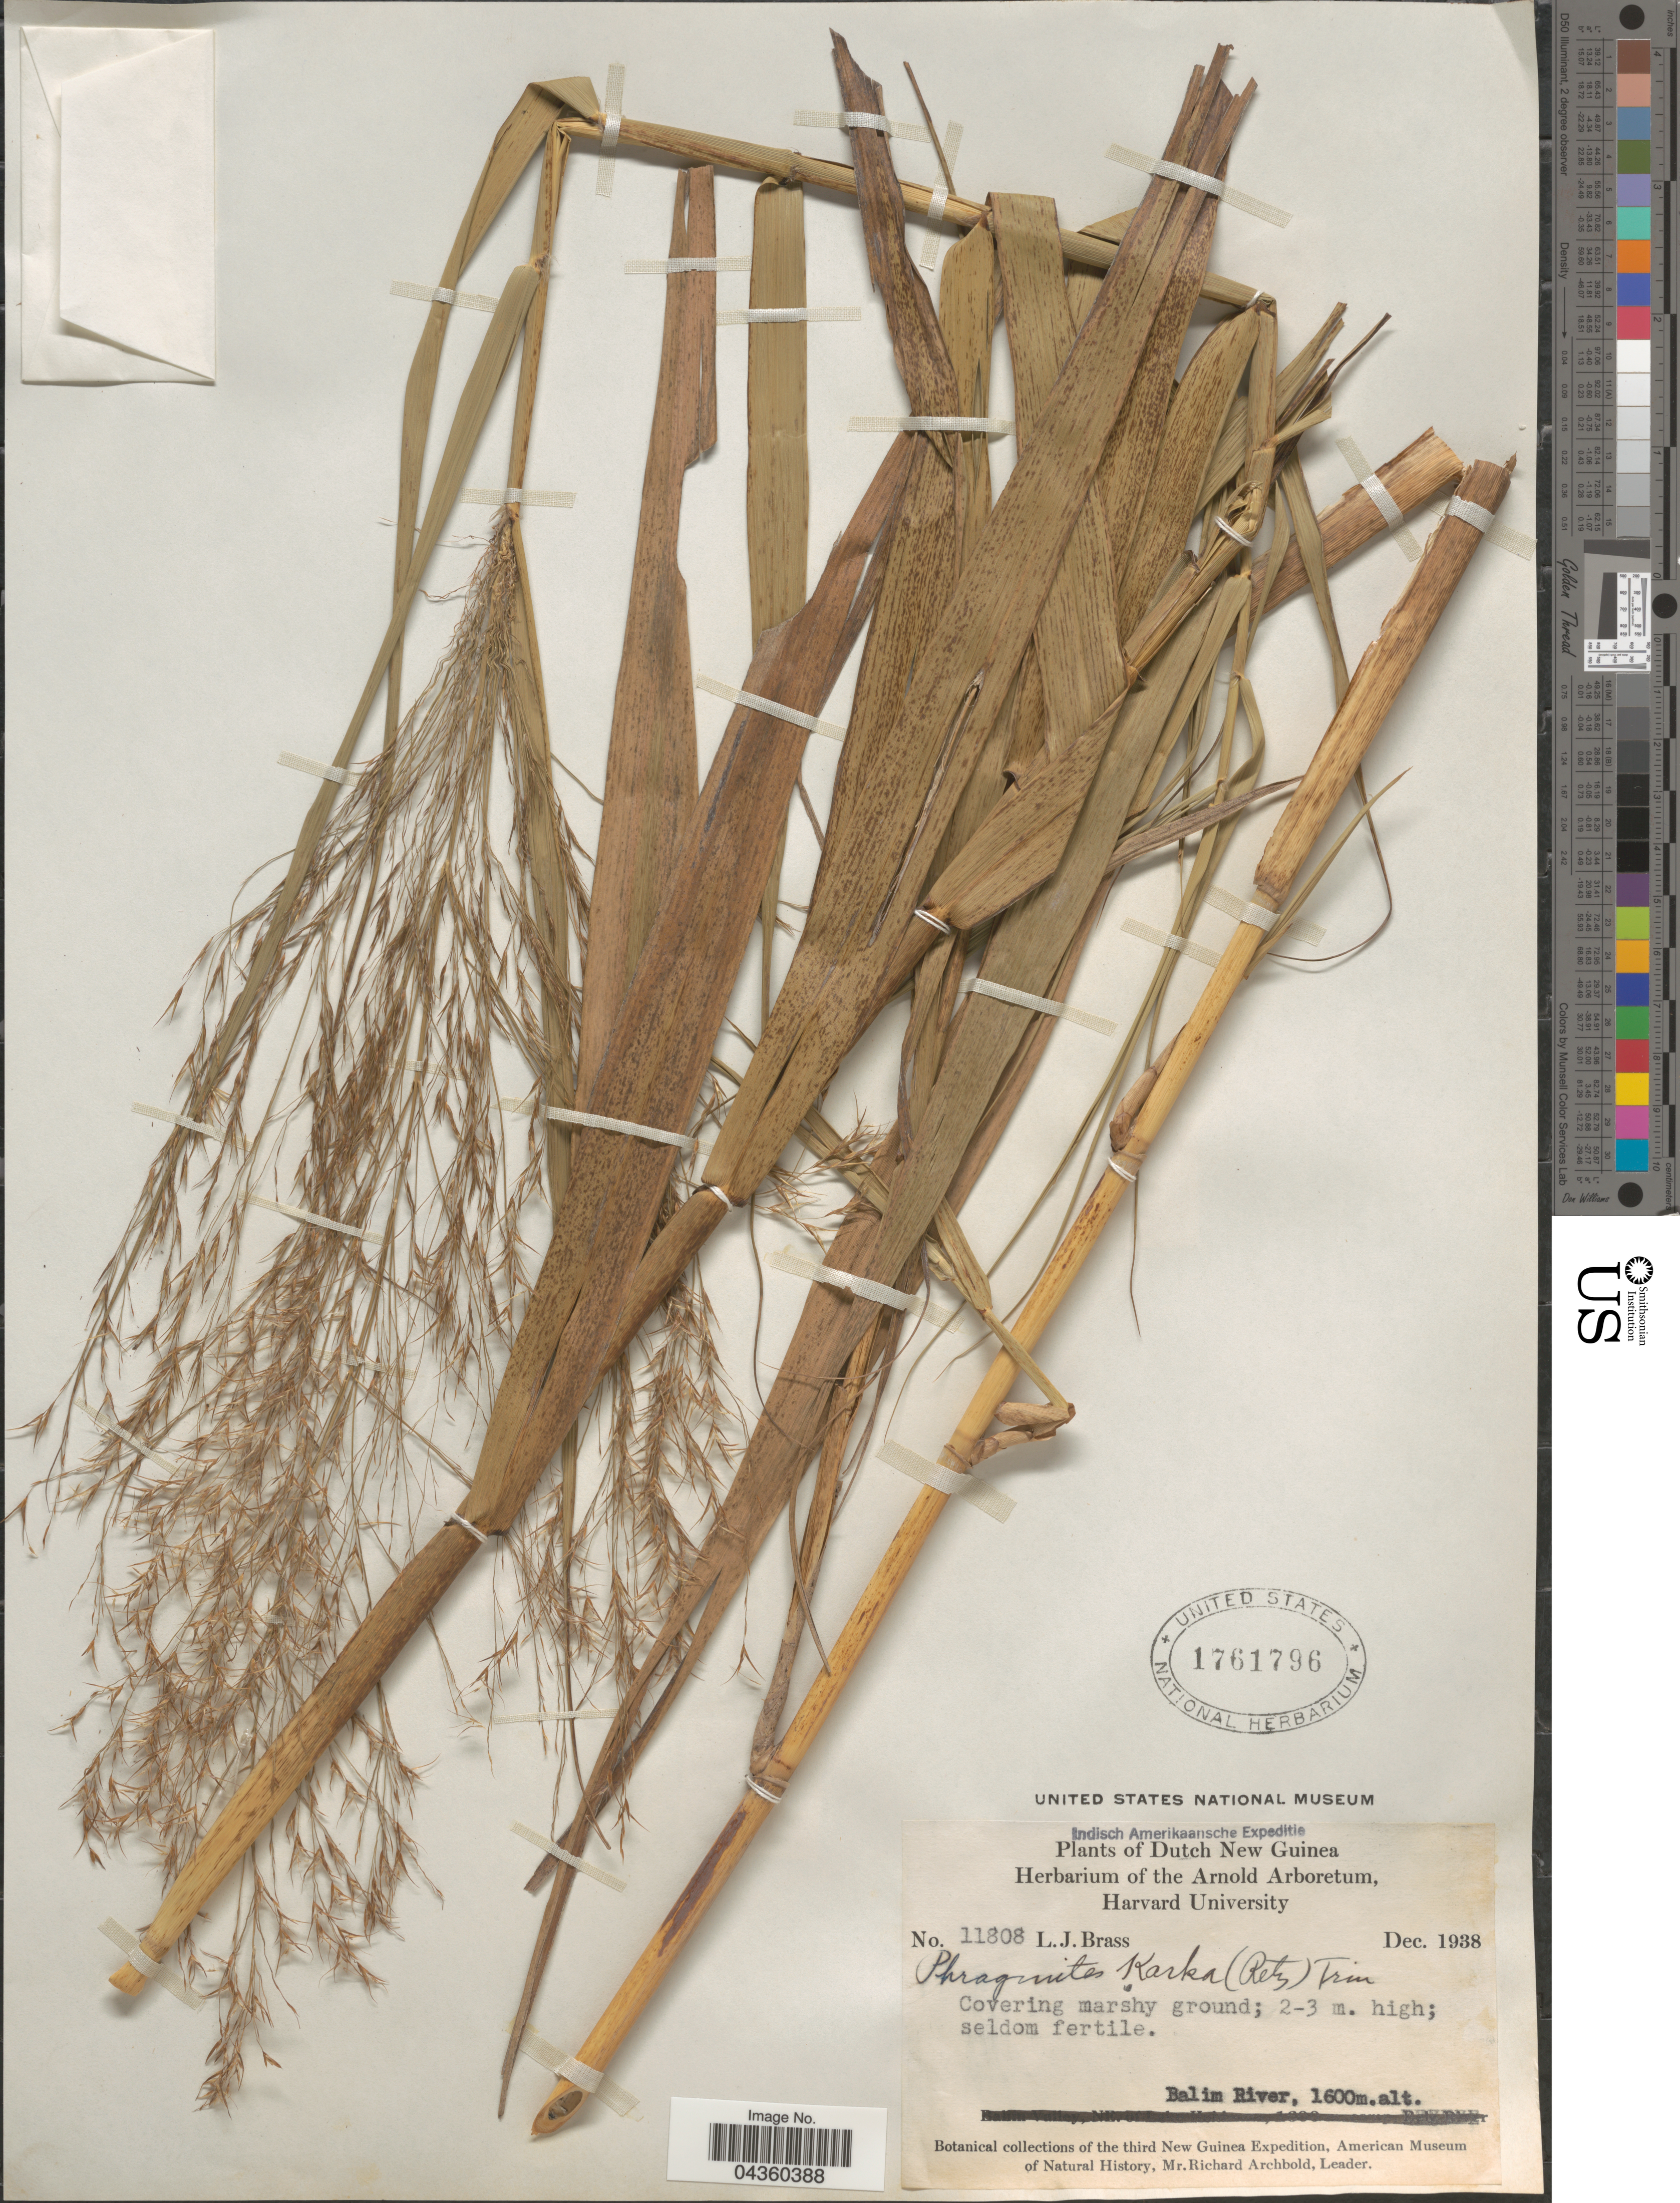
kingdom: Plantae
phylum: Tracheophyta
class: Liliopsida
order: Poales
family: Poaceae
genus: Phragmites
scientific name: Phragmites karka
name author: (Retz.) Trin. ex Steud.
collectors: L. J. Brass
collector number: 11808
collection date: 1938-12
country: Indonesia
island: New Guinea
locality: Indisch Amerikaansche Expeditie. Dutch New Guinea. Balim River. The third New Guinea Expedition.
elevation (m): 1600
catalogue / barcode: US 1761796